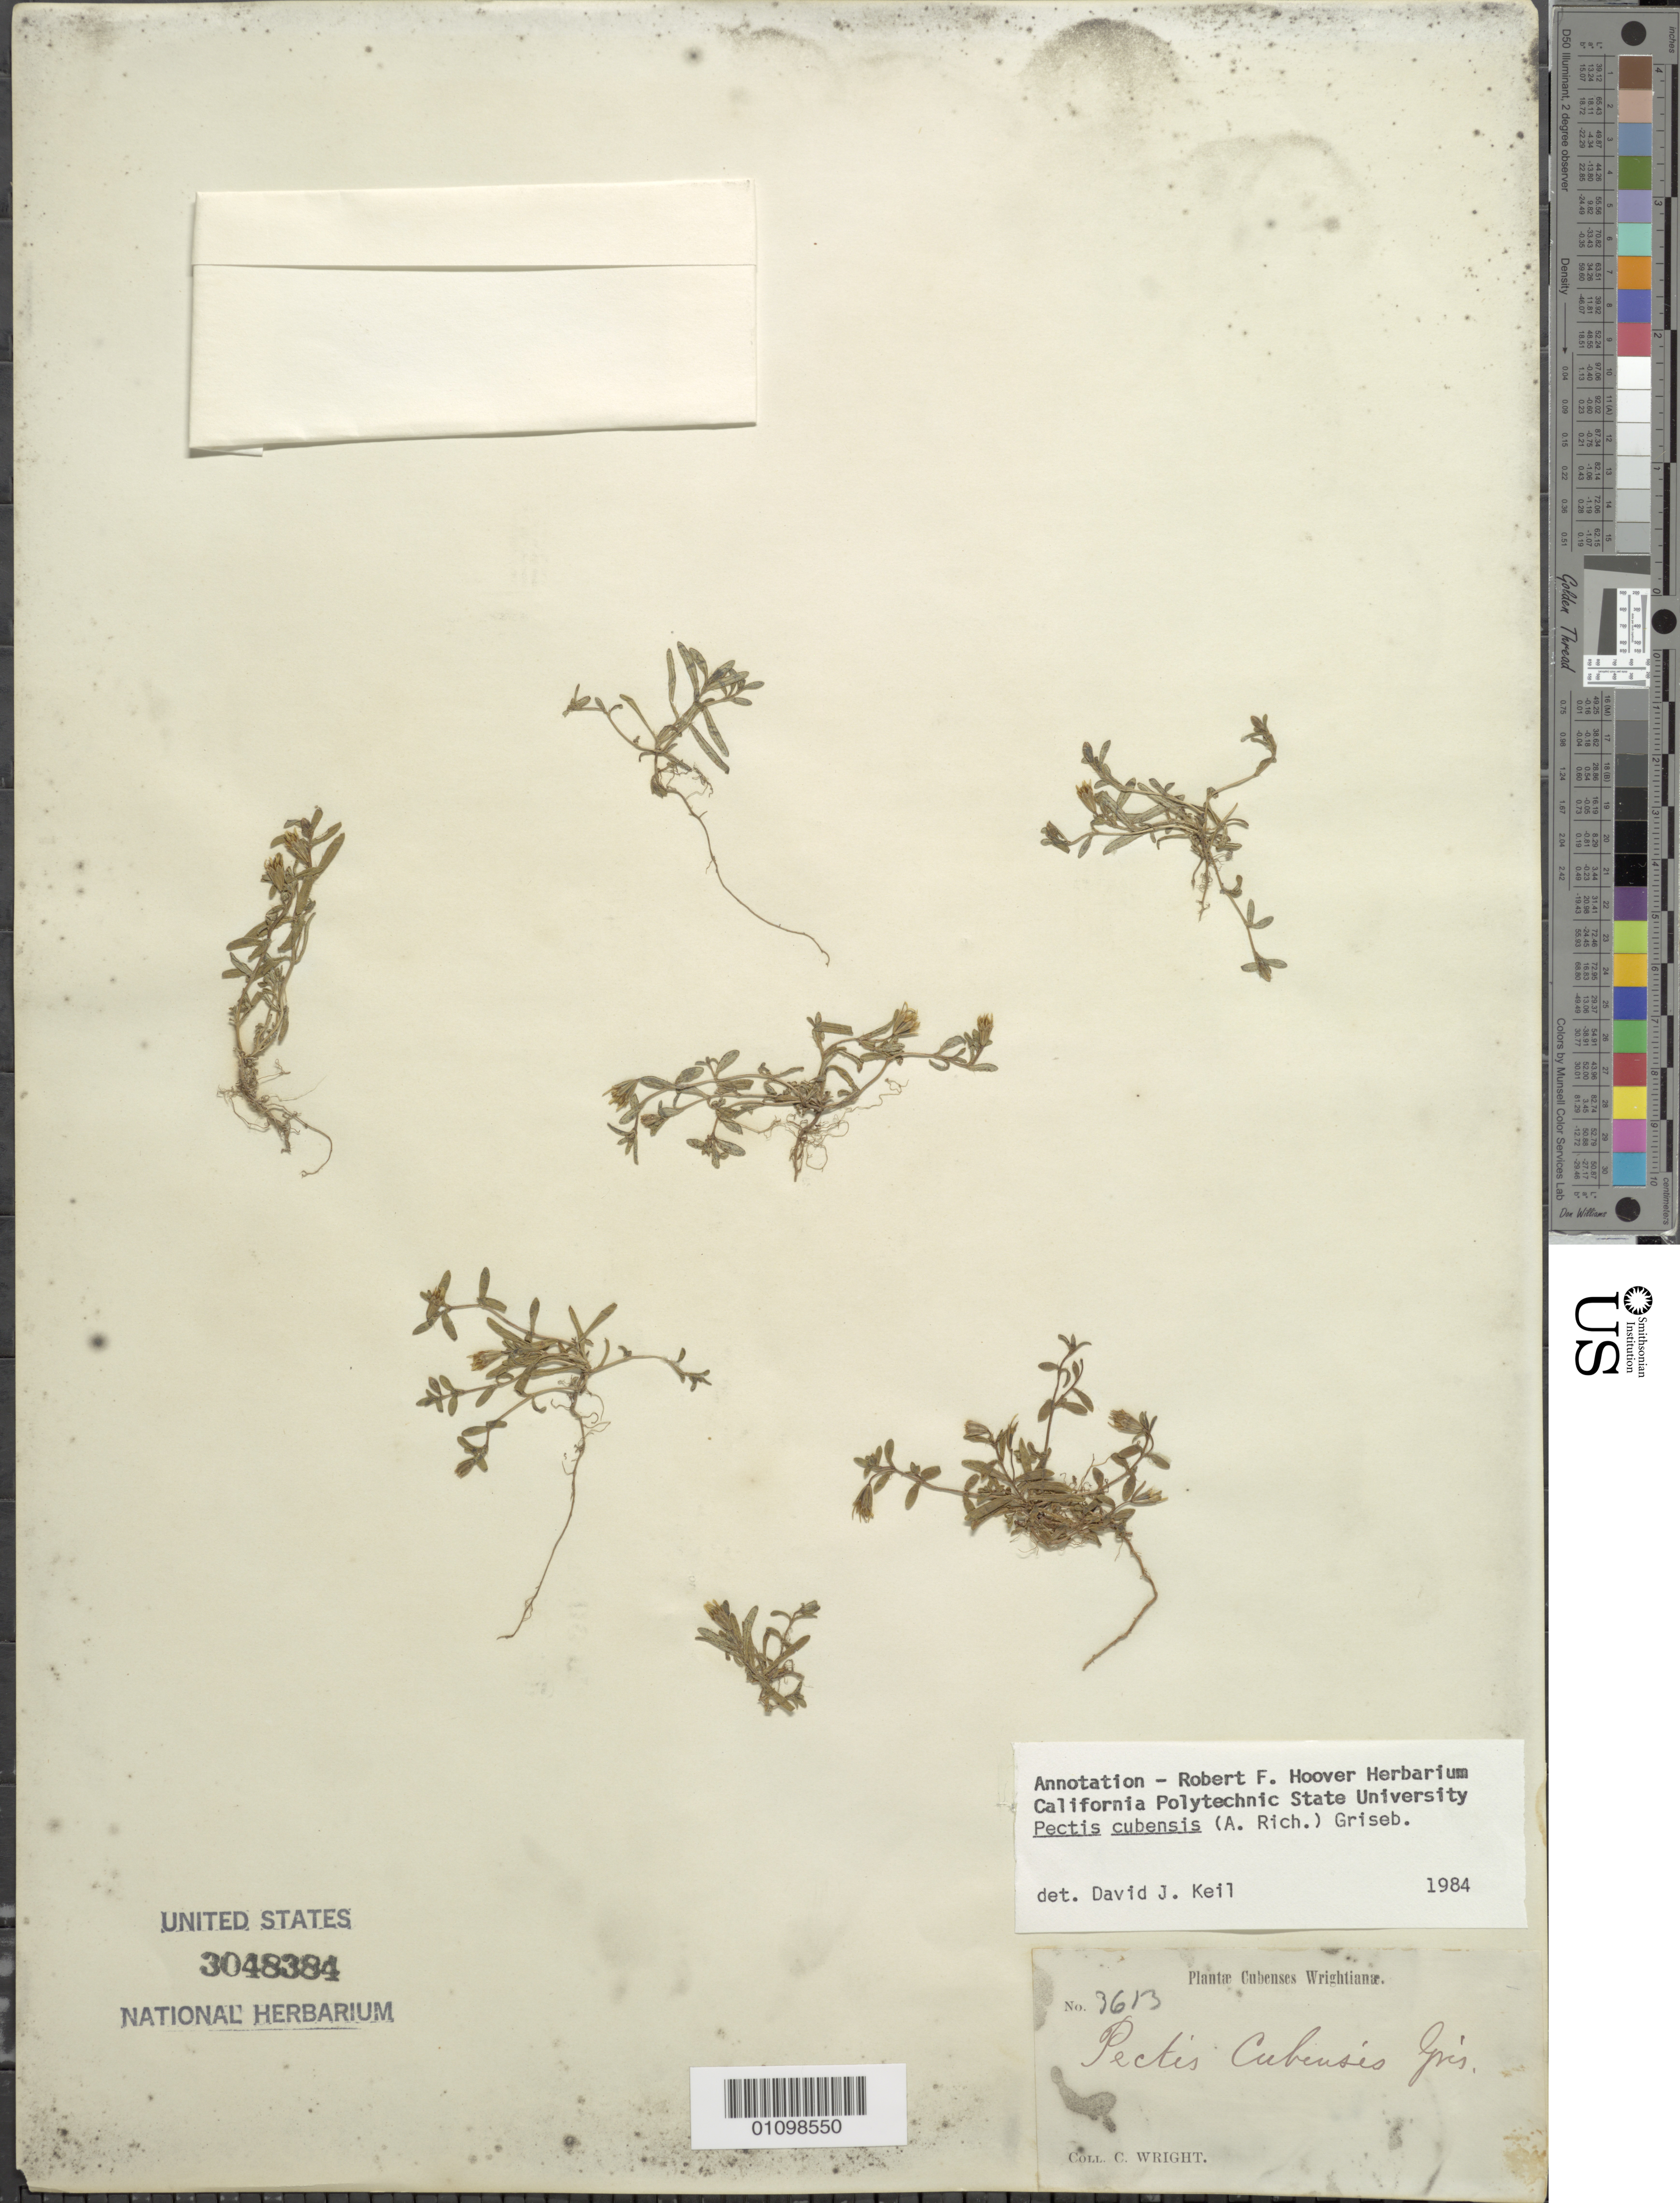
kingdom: Plantae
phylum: Tracheophyta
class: Magnoliopsida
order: Asterales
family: Asteraceae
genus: Pectis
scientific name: Pectis cubensis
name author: (A. Rich.) Griseb.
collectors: C. Wright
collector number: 3613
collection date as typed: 1800 to 1899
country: Cuba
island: Cuba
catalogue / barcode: US 3048384